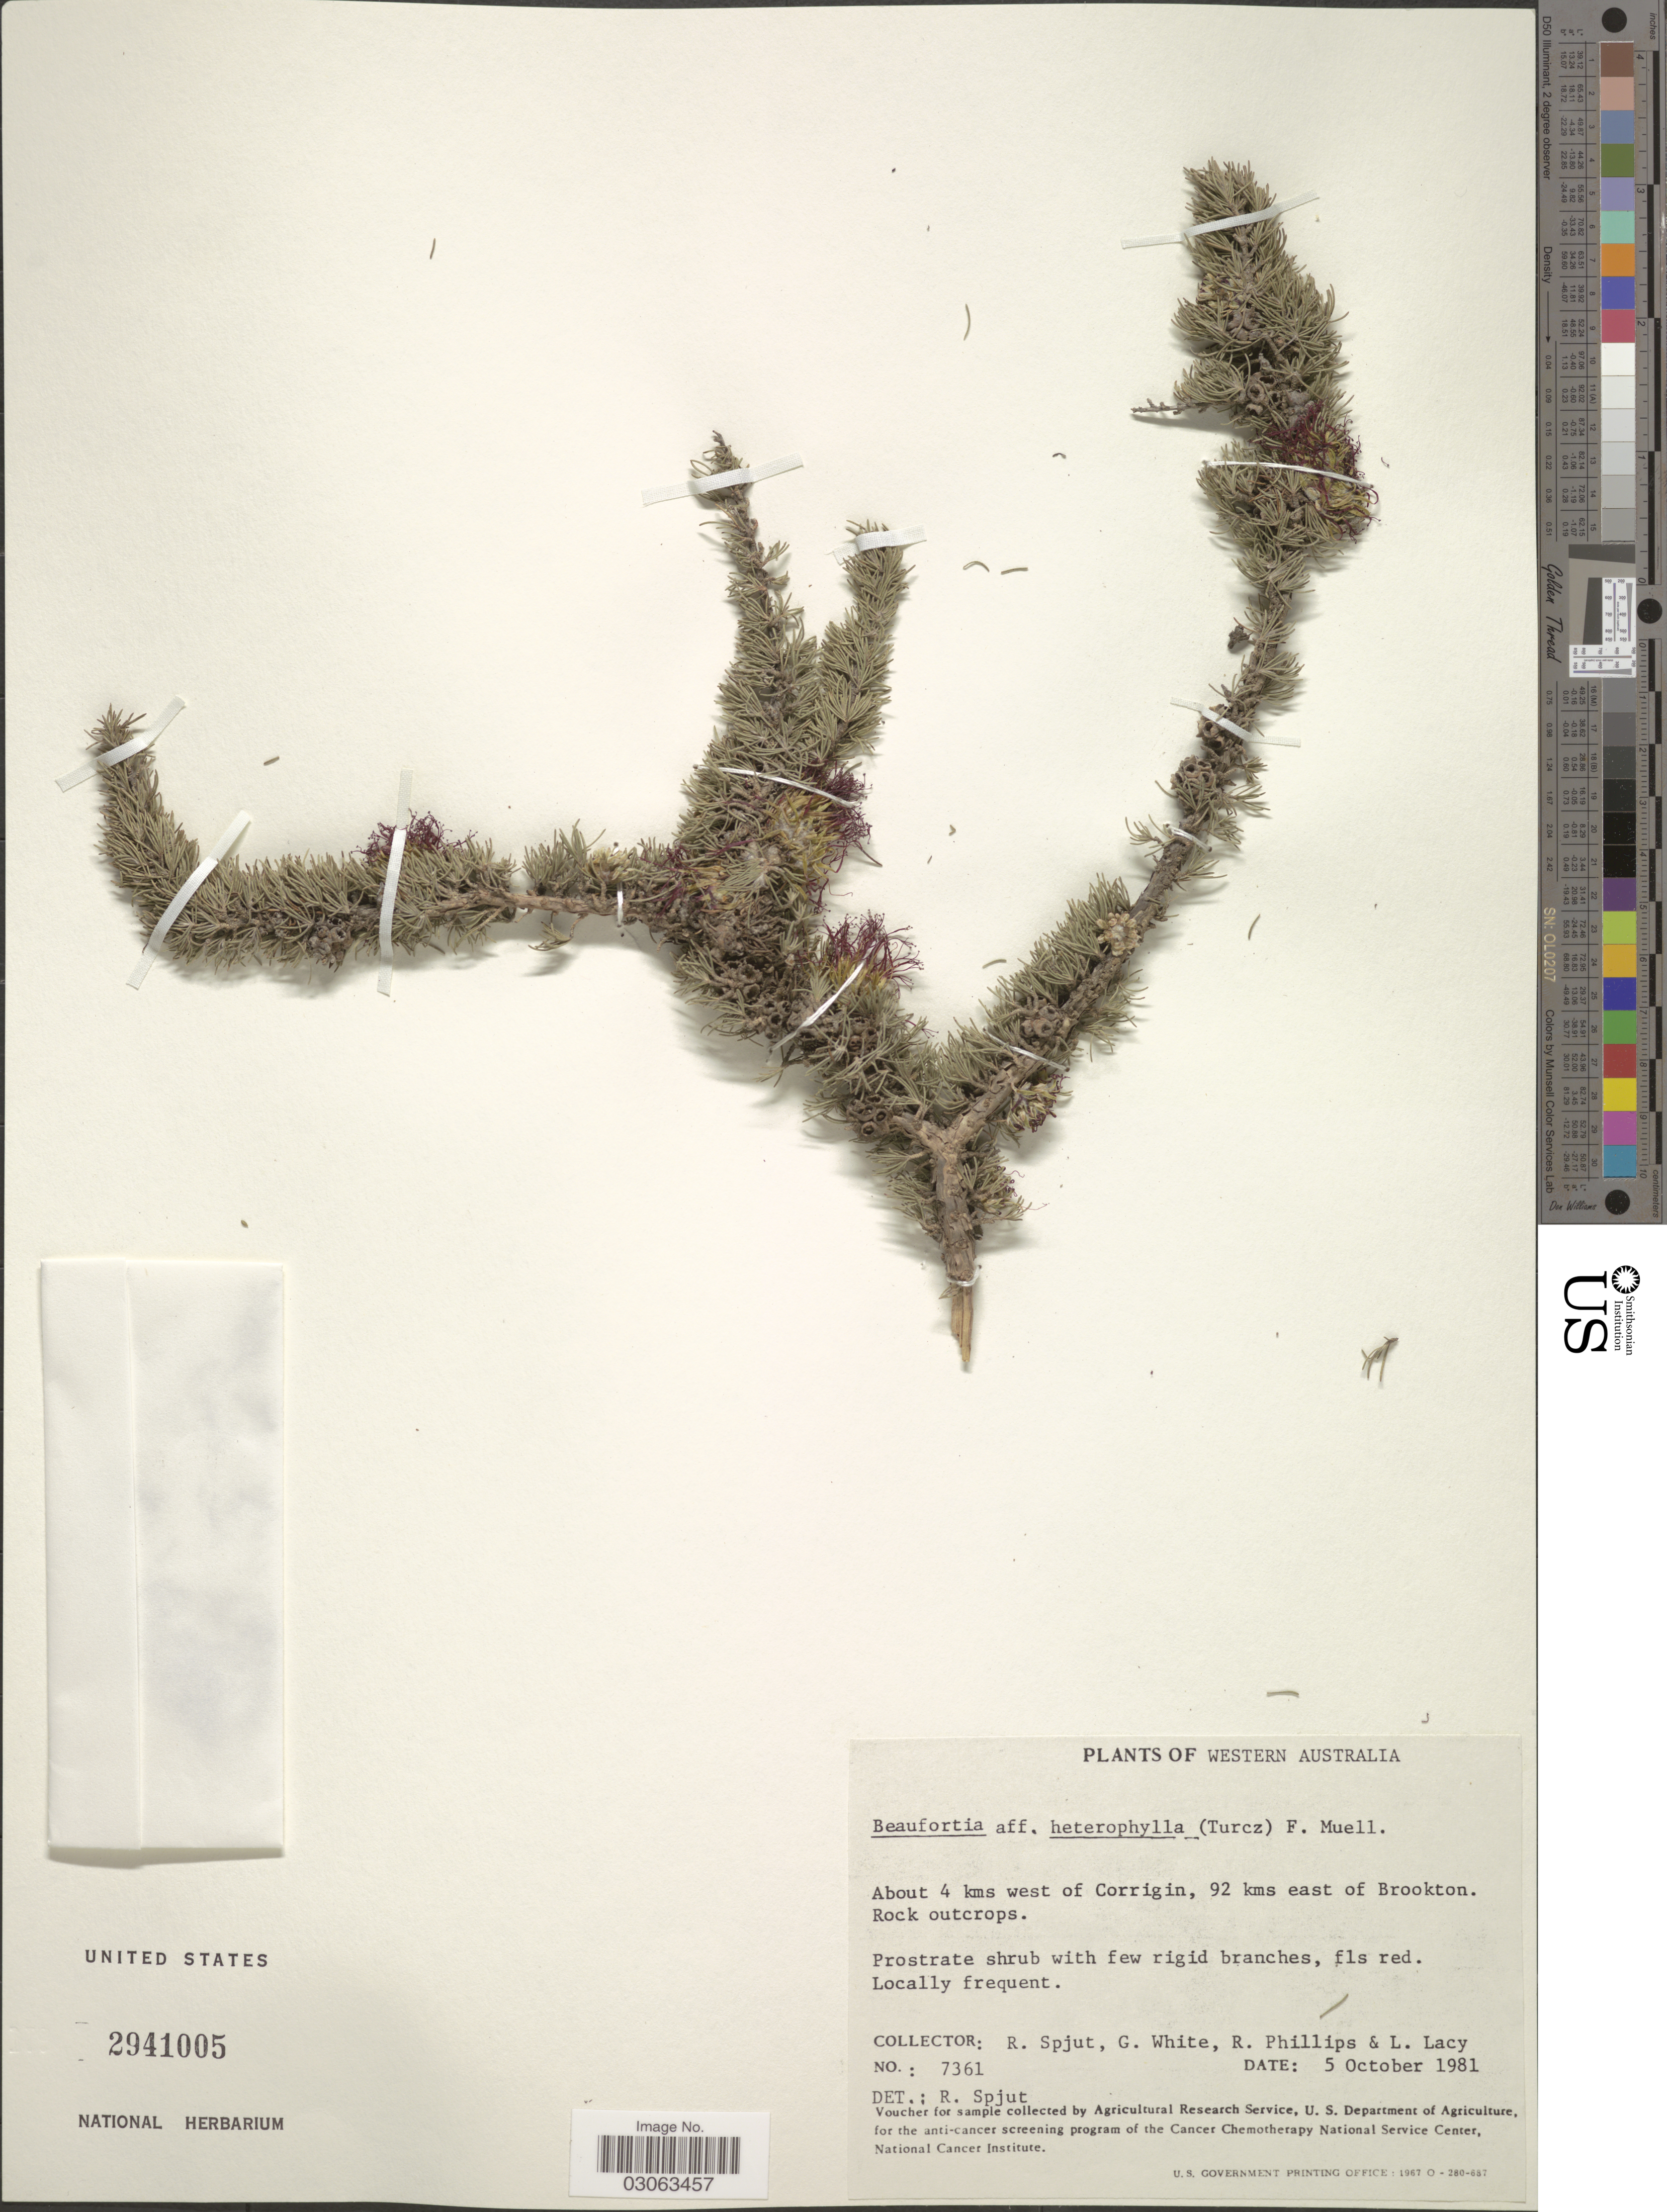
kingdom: Plantae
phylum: Tracheophyta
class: Magnoliopsida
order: Myrtales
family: Myrtaceae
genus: Beaufortia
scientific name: Beaufortia heterophylla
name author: Turcz.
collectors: R. Spjut, G. White, R. Phillips & L. Lacy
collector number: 7361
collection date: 1981-10-05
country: Australia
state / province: Western Australia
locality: About 4 kms west of Corrigin, 92 kms east of Brookton.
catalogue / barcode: US 2941005